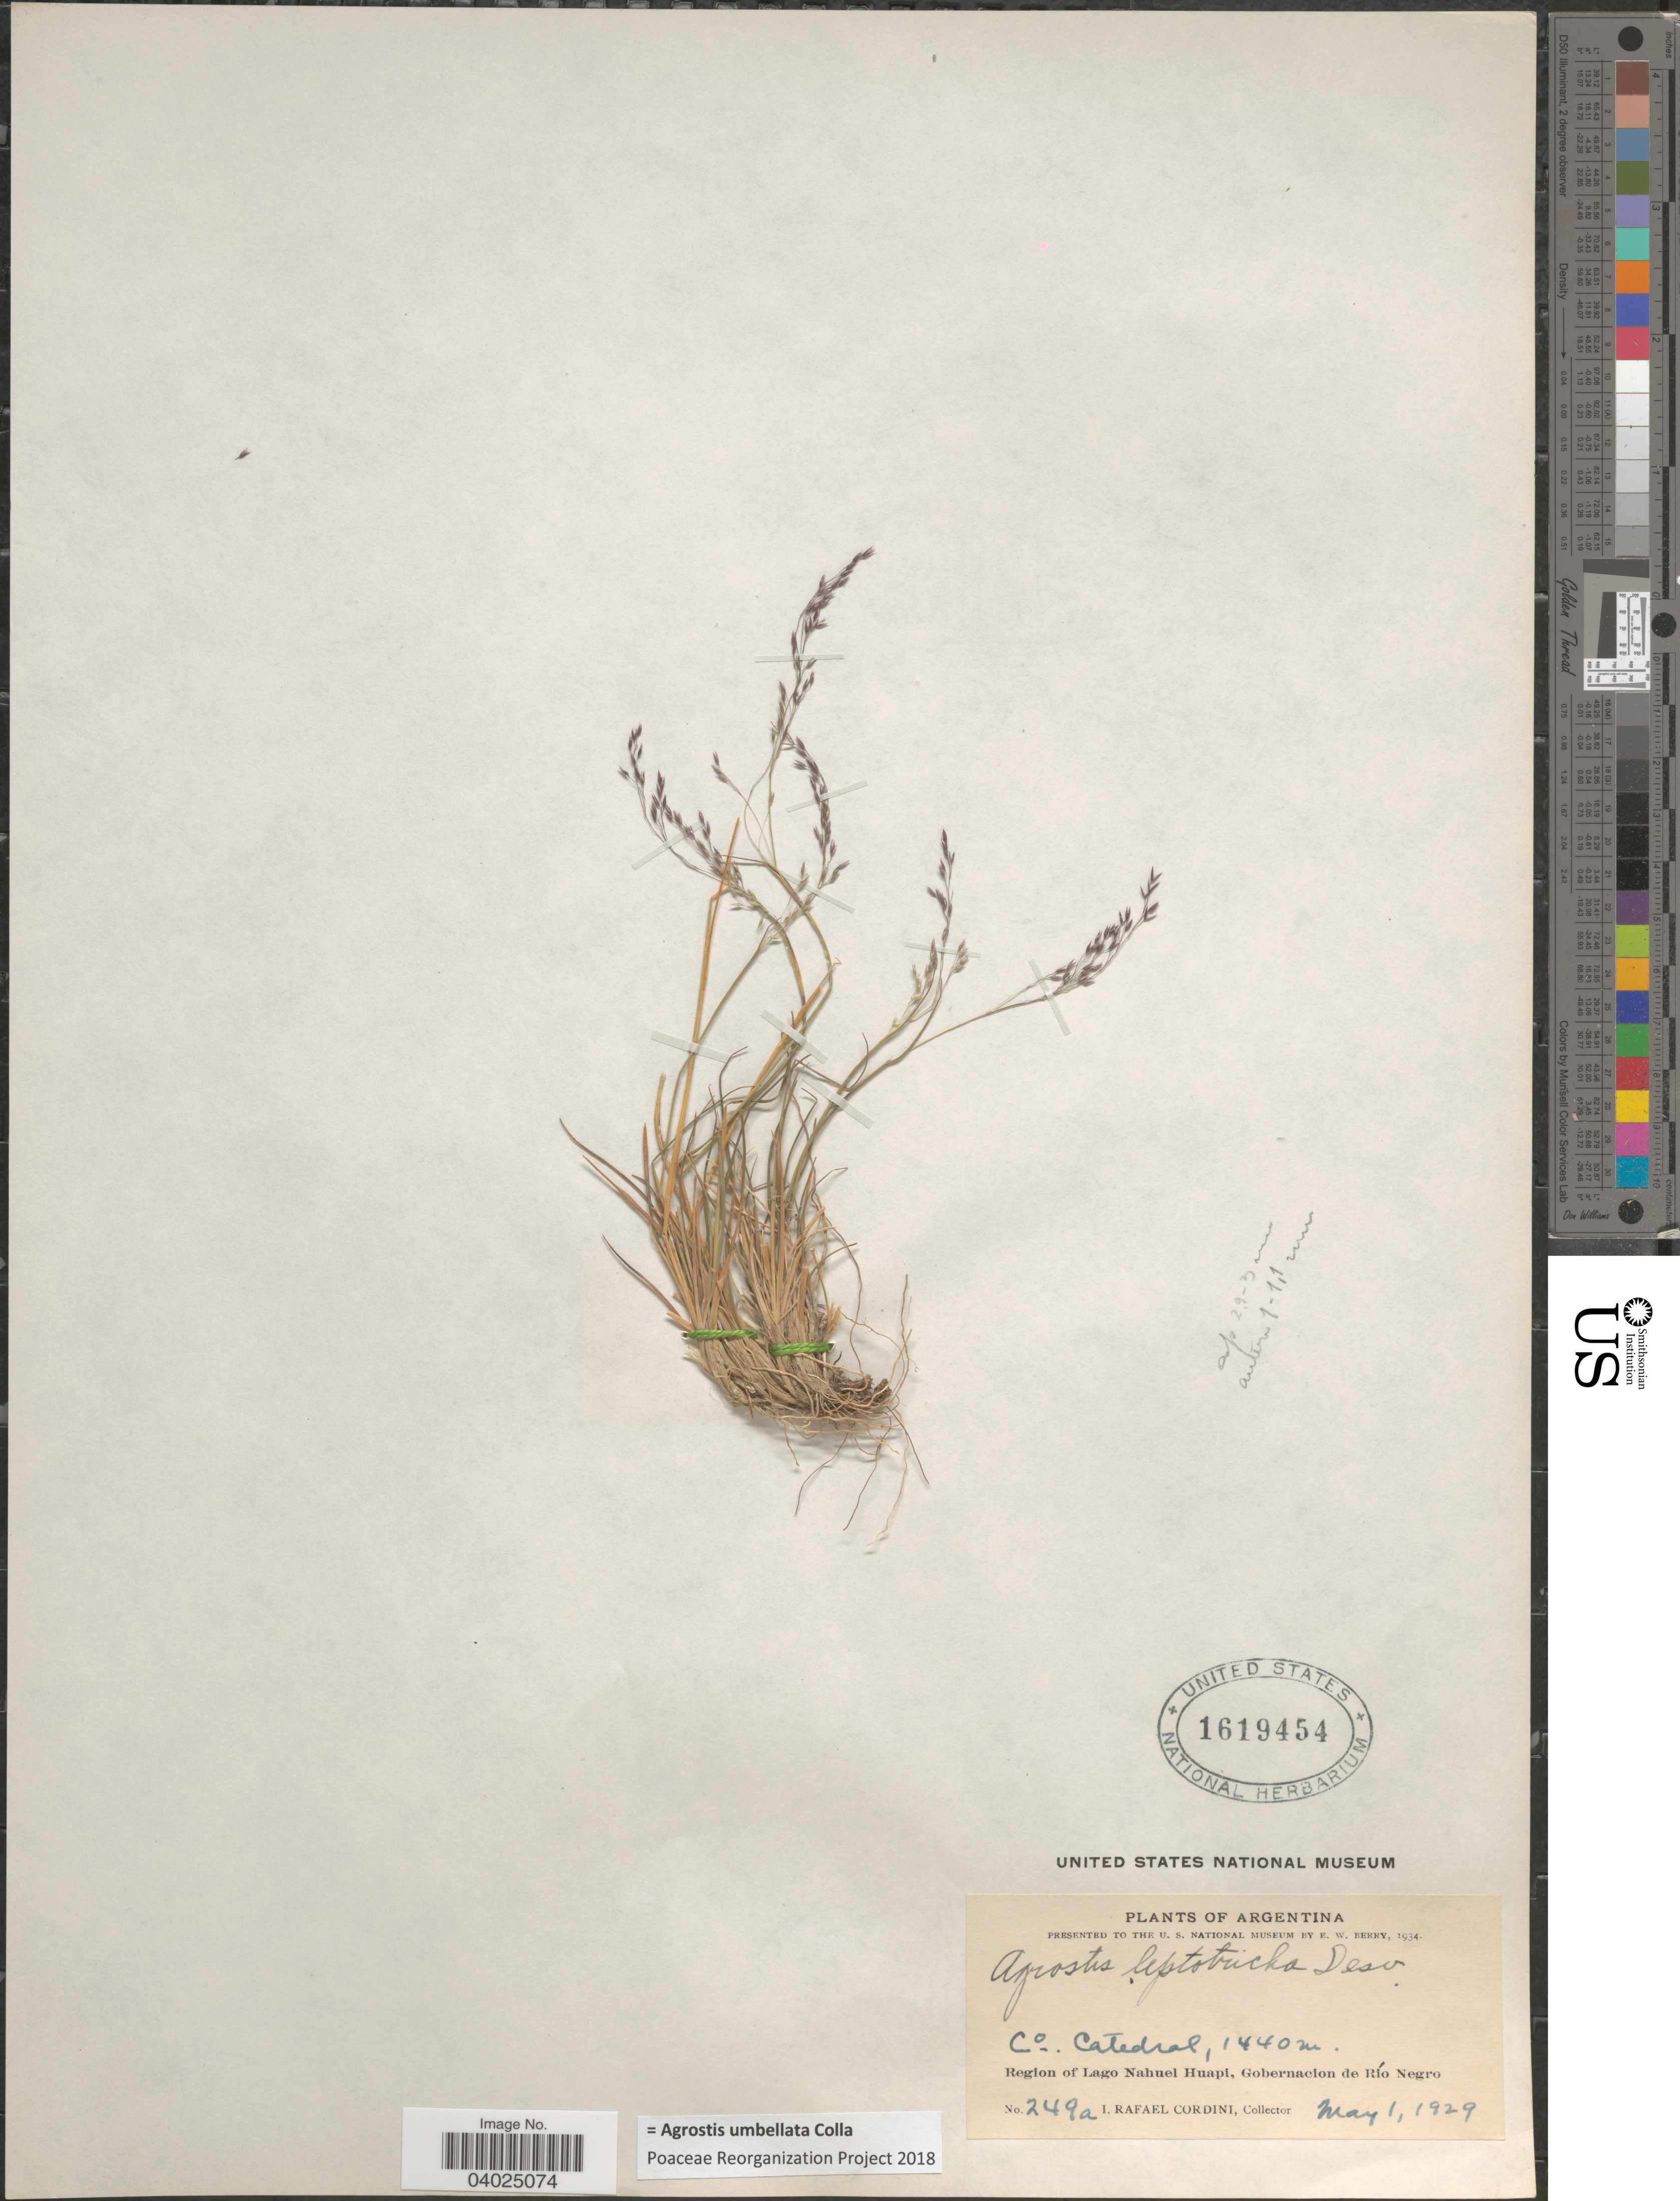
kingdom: Plantae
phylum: Tracheophyta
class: Liliopsida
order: Poales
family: Poaceae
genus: Agrostis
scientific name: Agrostis umbellata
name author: Colla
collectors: I. Cordini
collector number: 249a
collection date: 1929-05-01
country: Argentina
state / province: Rio Negro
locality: Co. Catedral. Region of Lago Nahuel Huapi, Gobernacion de Río Negro.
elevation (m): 1440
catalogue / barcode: US 1619454